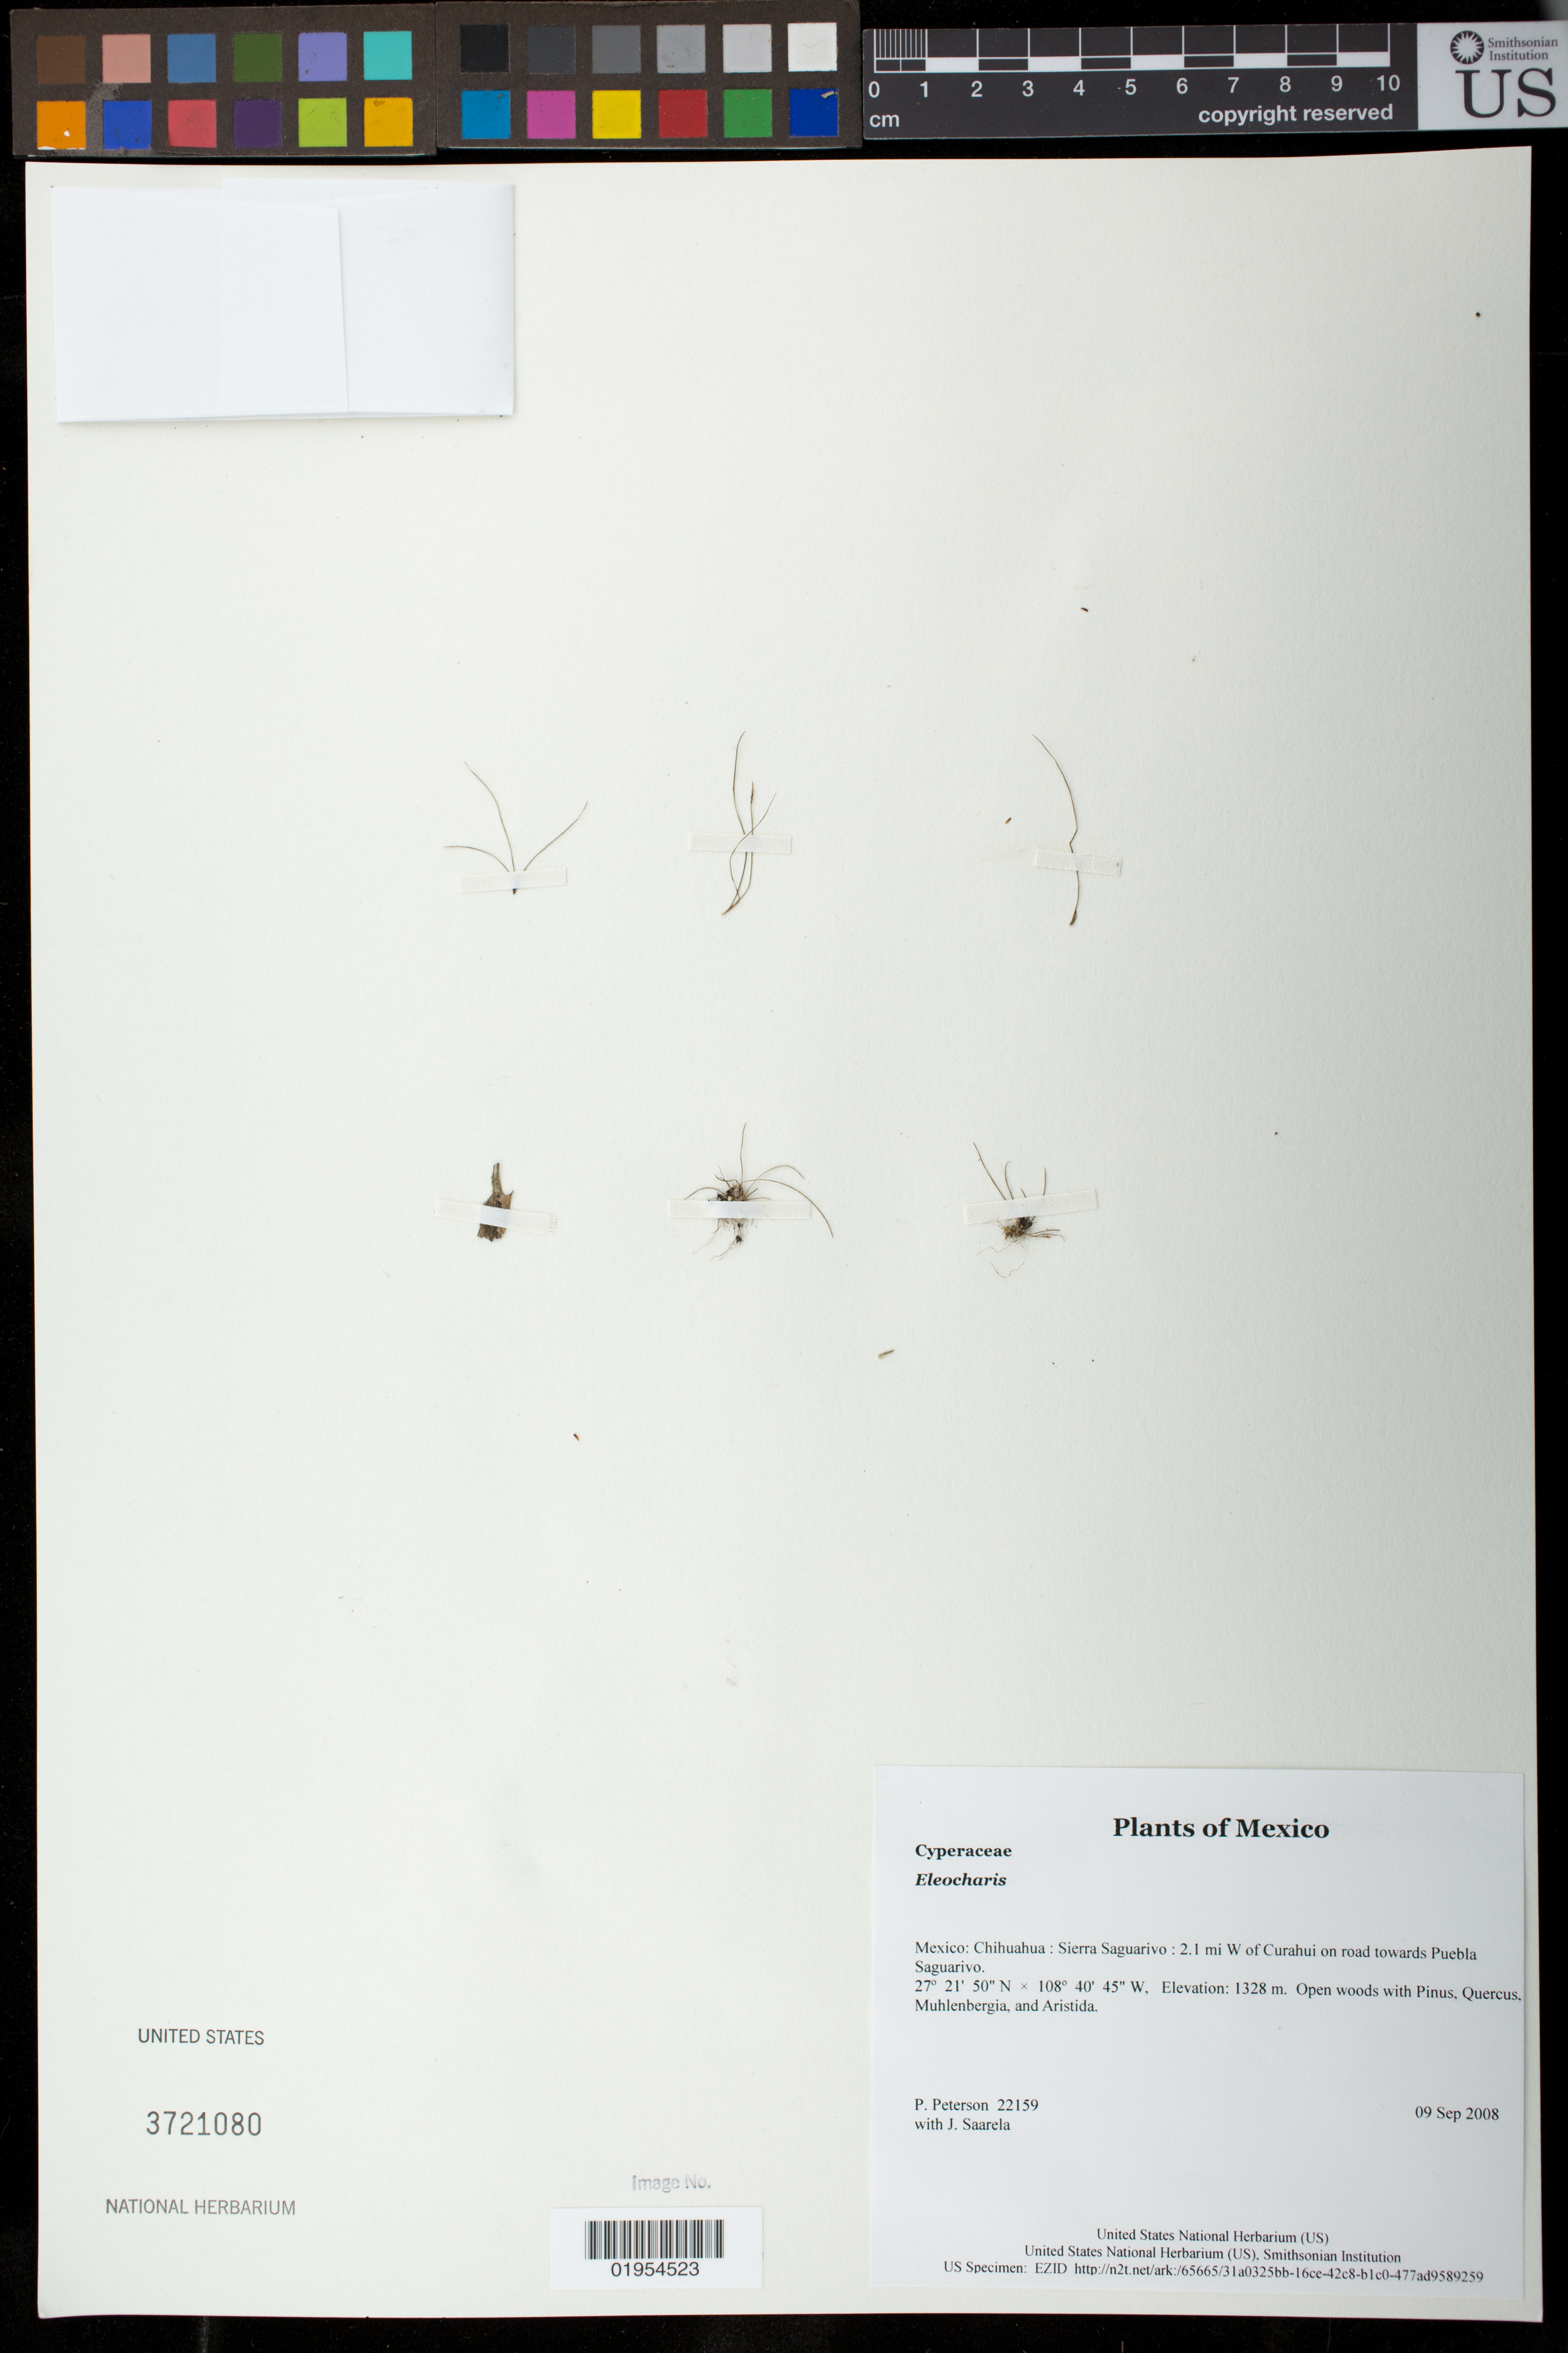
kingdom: Plantae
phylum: Tracheophyta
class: Liliopsida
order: Poales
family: Cyperaceae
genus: Eleocharis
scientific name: Eleocharis sp.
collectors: P. M. Peterson & J. Saarela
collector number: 22159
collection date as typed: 09 Sep 2008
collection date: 2008-09-09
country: Mexico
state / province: Chihuahua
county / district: Sierra Saguarivo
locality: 2.1 mi W of Curahui on road towards Puebla Saguarivo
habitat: Open woods with Pinus, Quercus, Muhlenbergia, and Aristida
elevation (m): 1328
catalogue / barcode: US 3721080